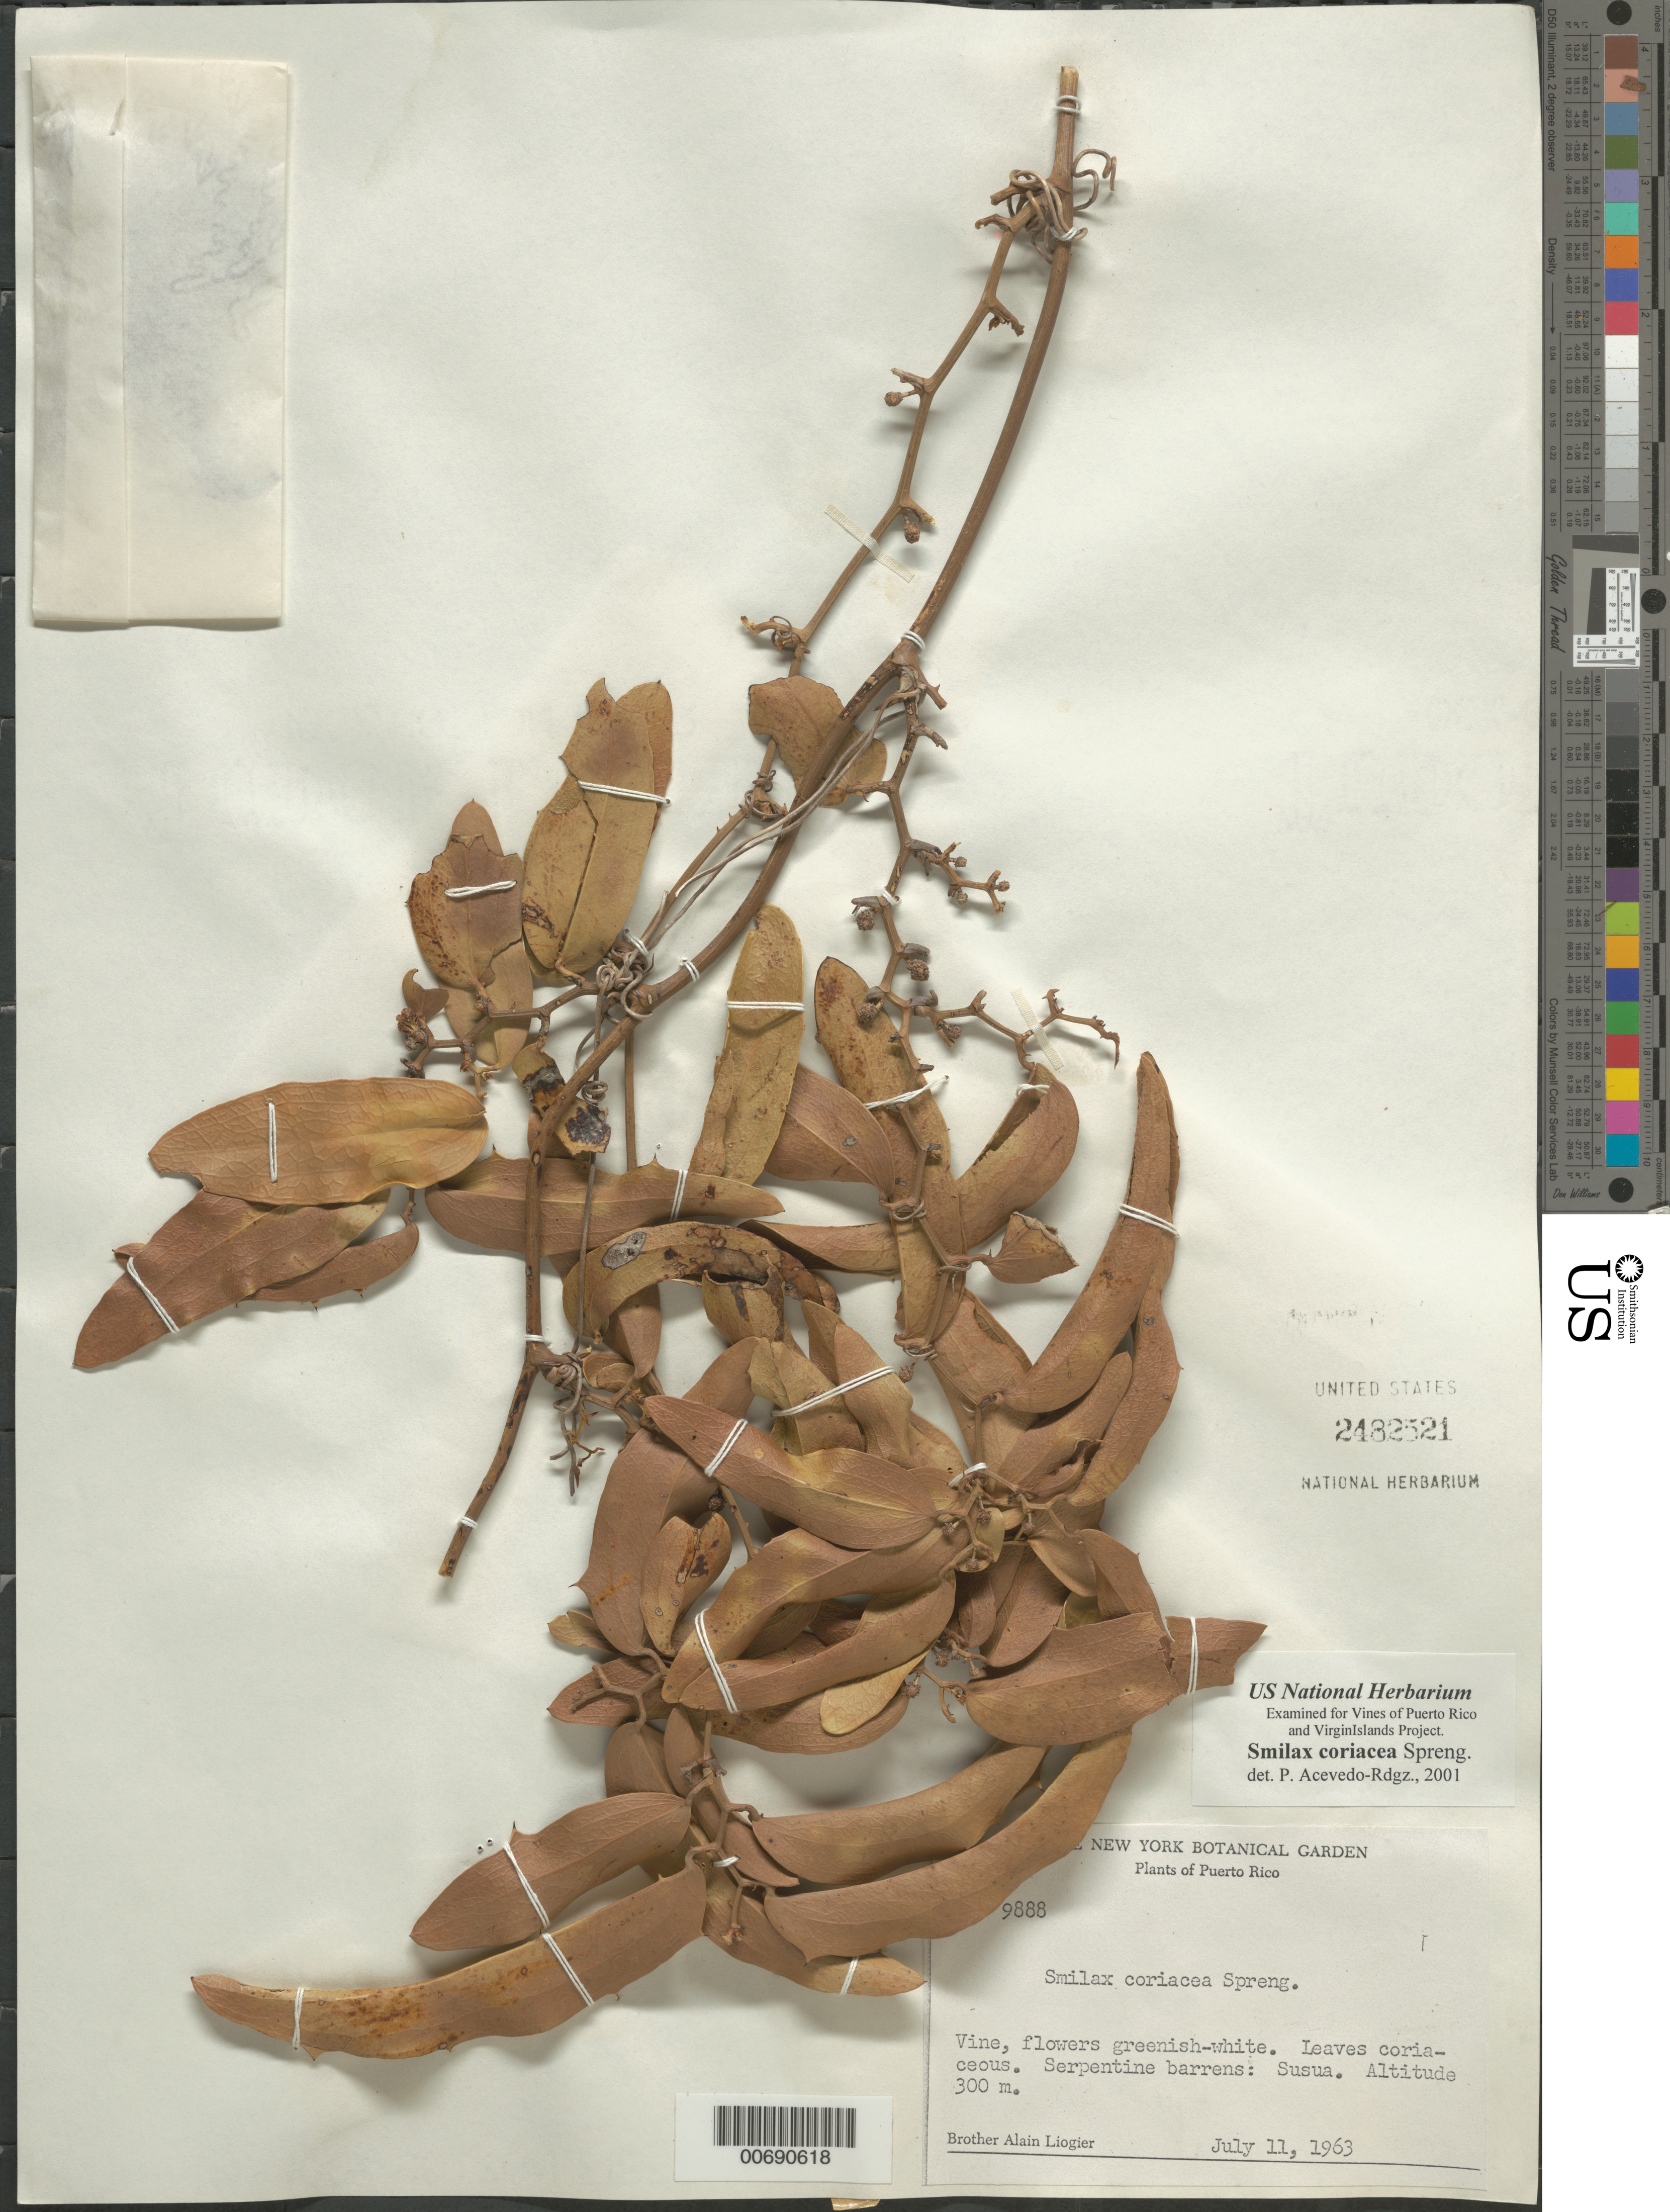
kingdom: Plantae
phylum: Tracheophyta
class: Liliopsida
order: Liliales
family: Smilacaceae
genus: Smilax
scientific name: Smilax coriacea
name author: Spreng.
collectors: A. H. Liogier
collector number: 9888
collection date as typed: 11 Jul 1963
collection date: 1963-07-11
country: Puerto Rico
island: Greater Antilles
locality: Susua.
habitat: serpentine barrens.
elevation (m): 300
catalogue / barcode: US 2483521